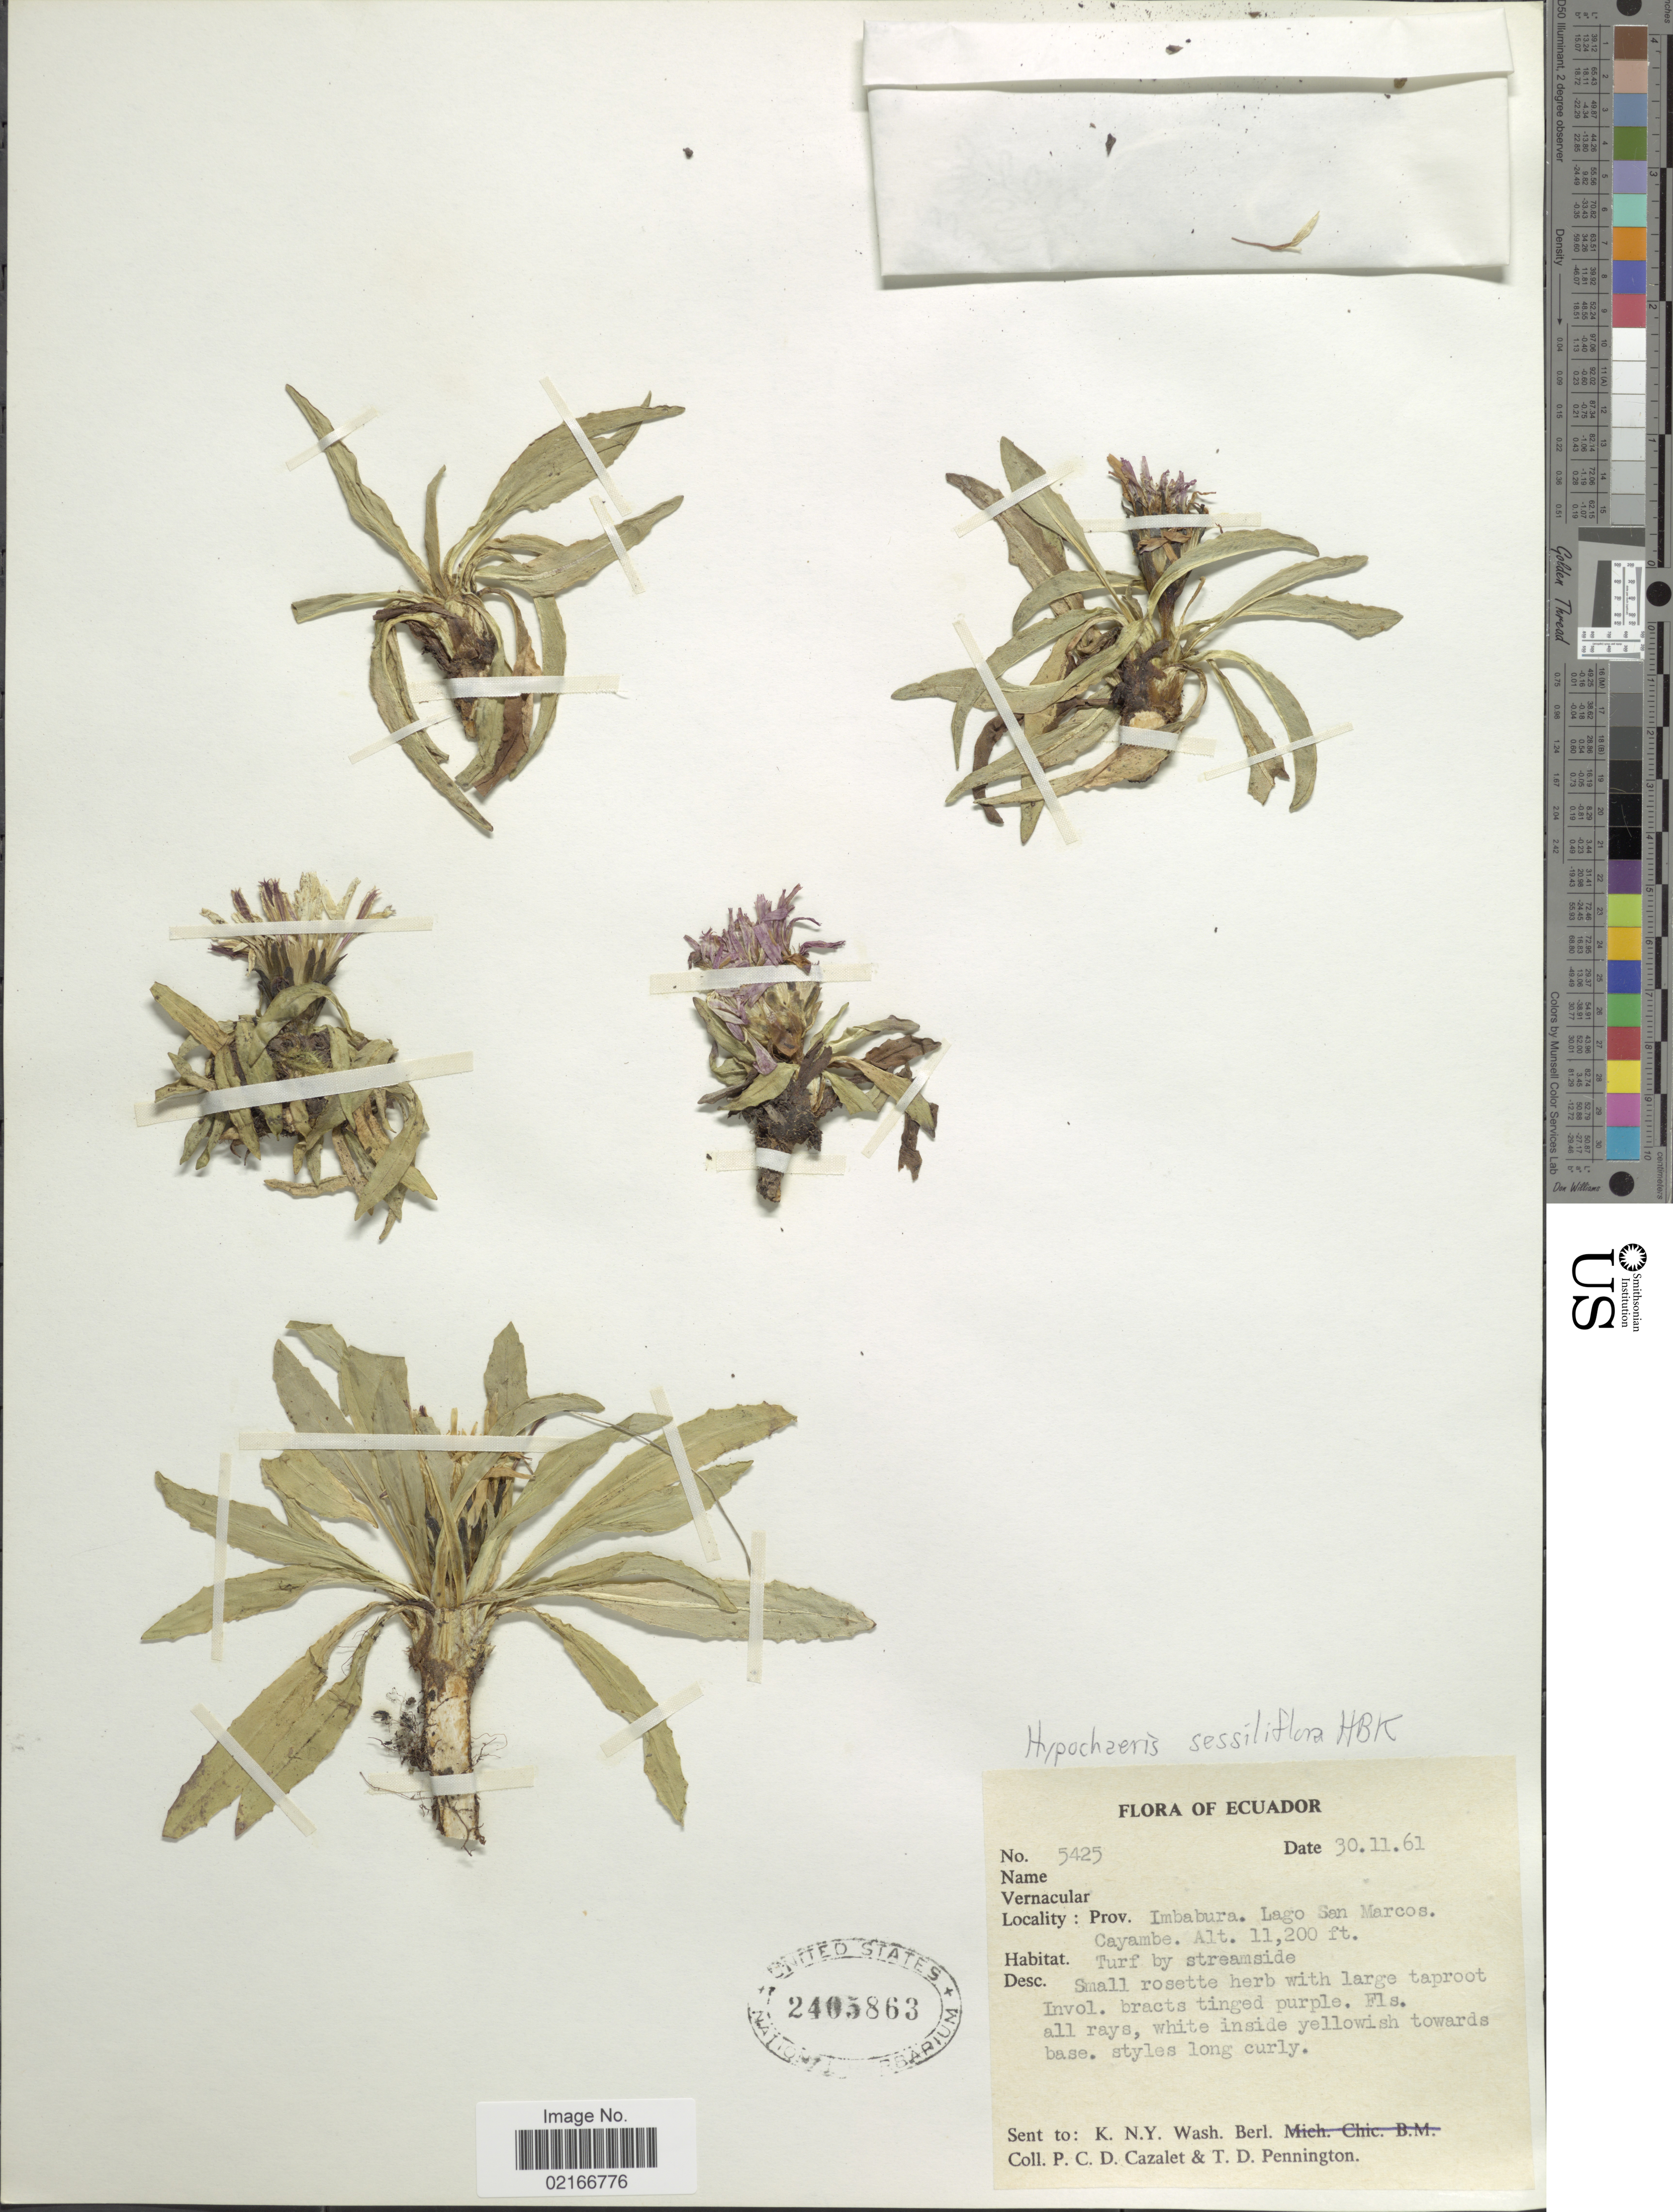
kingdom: Plantae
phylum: Tracheophyta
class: Magnoliopsida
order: Asterales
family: Asteraceae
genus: Hypochaeris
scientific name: Hypochaeris sessiflora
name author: Kunth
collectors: P. C. D. Cazalet & T. D. Pennington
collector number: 5425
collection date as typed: Transcribed d/m/y: 30/11/61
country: Ecuador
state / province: Imbabura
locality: Lago San Marcos. Cayambe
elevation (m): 3414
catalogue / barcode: US 2405863